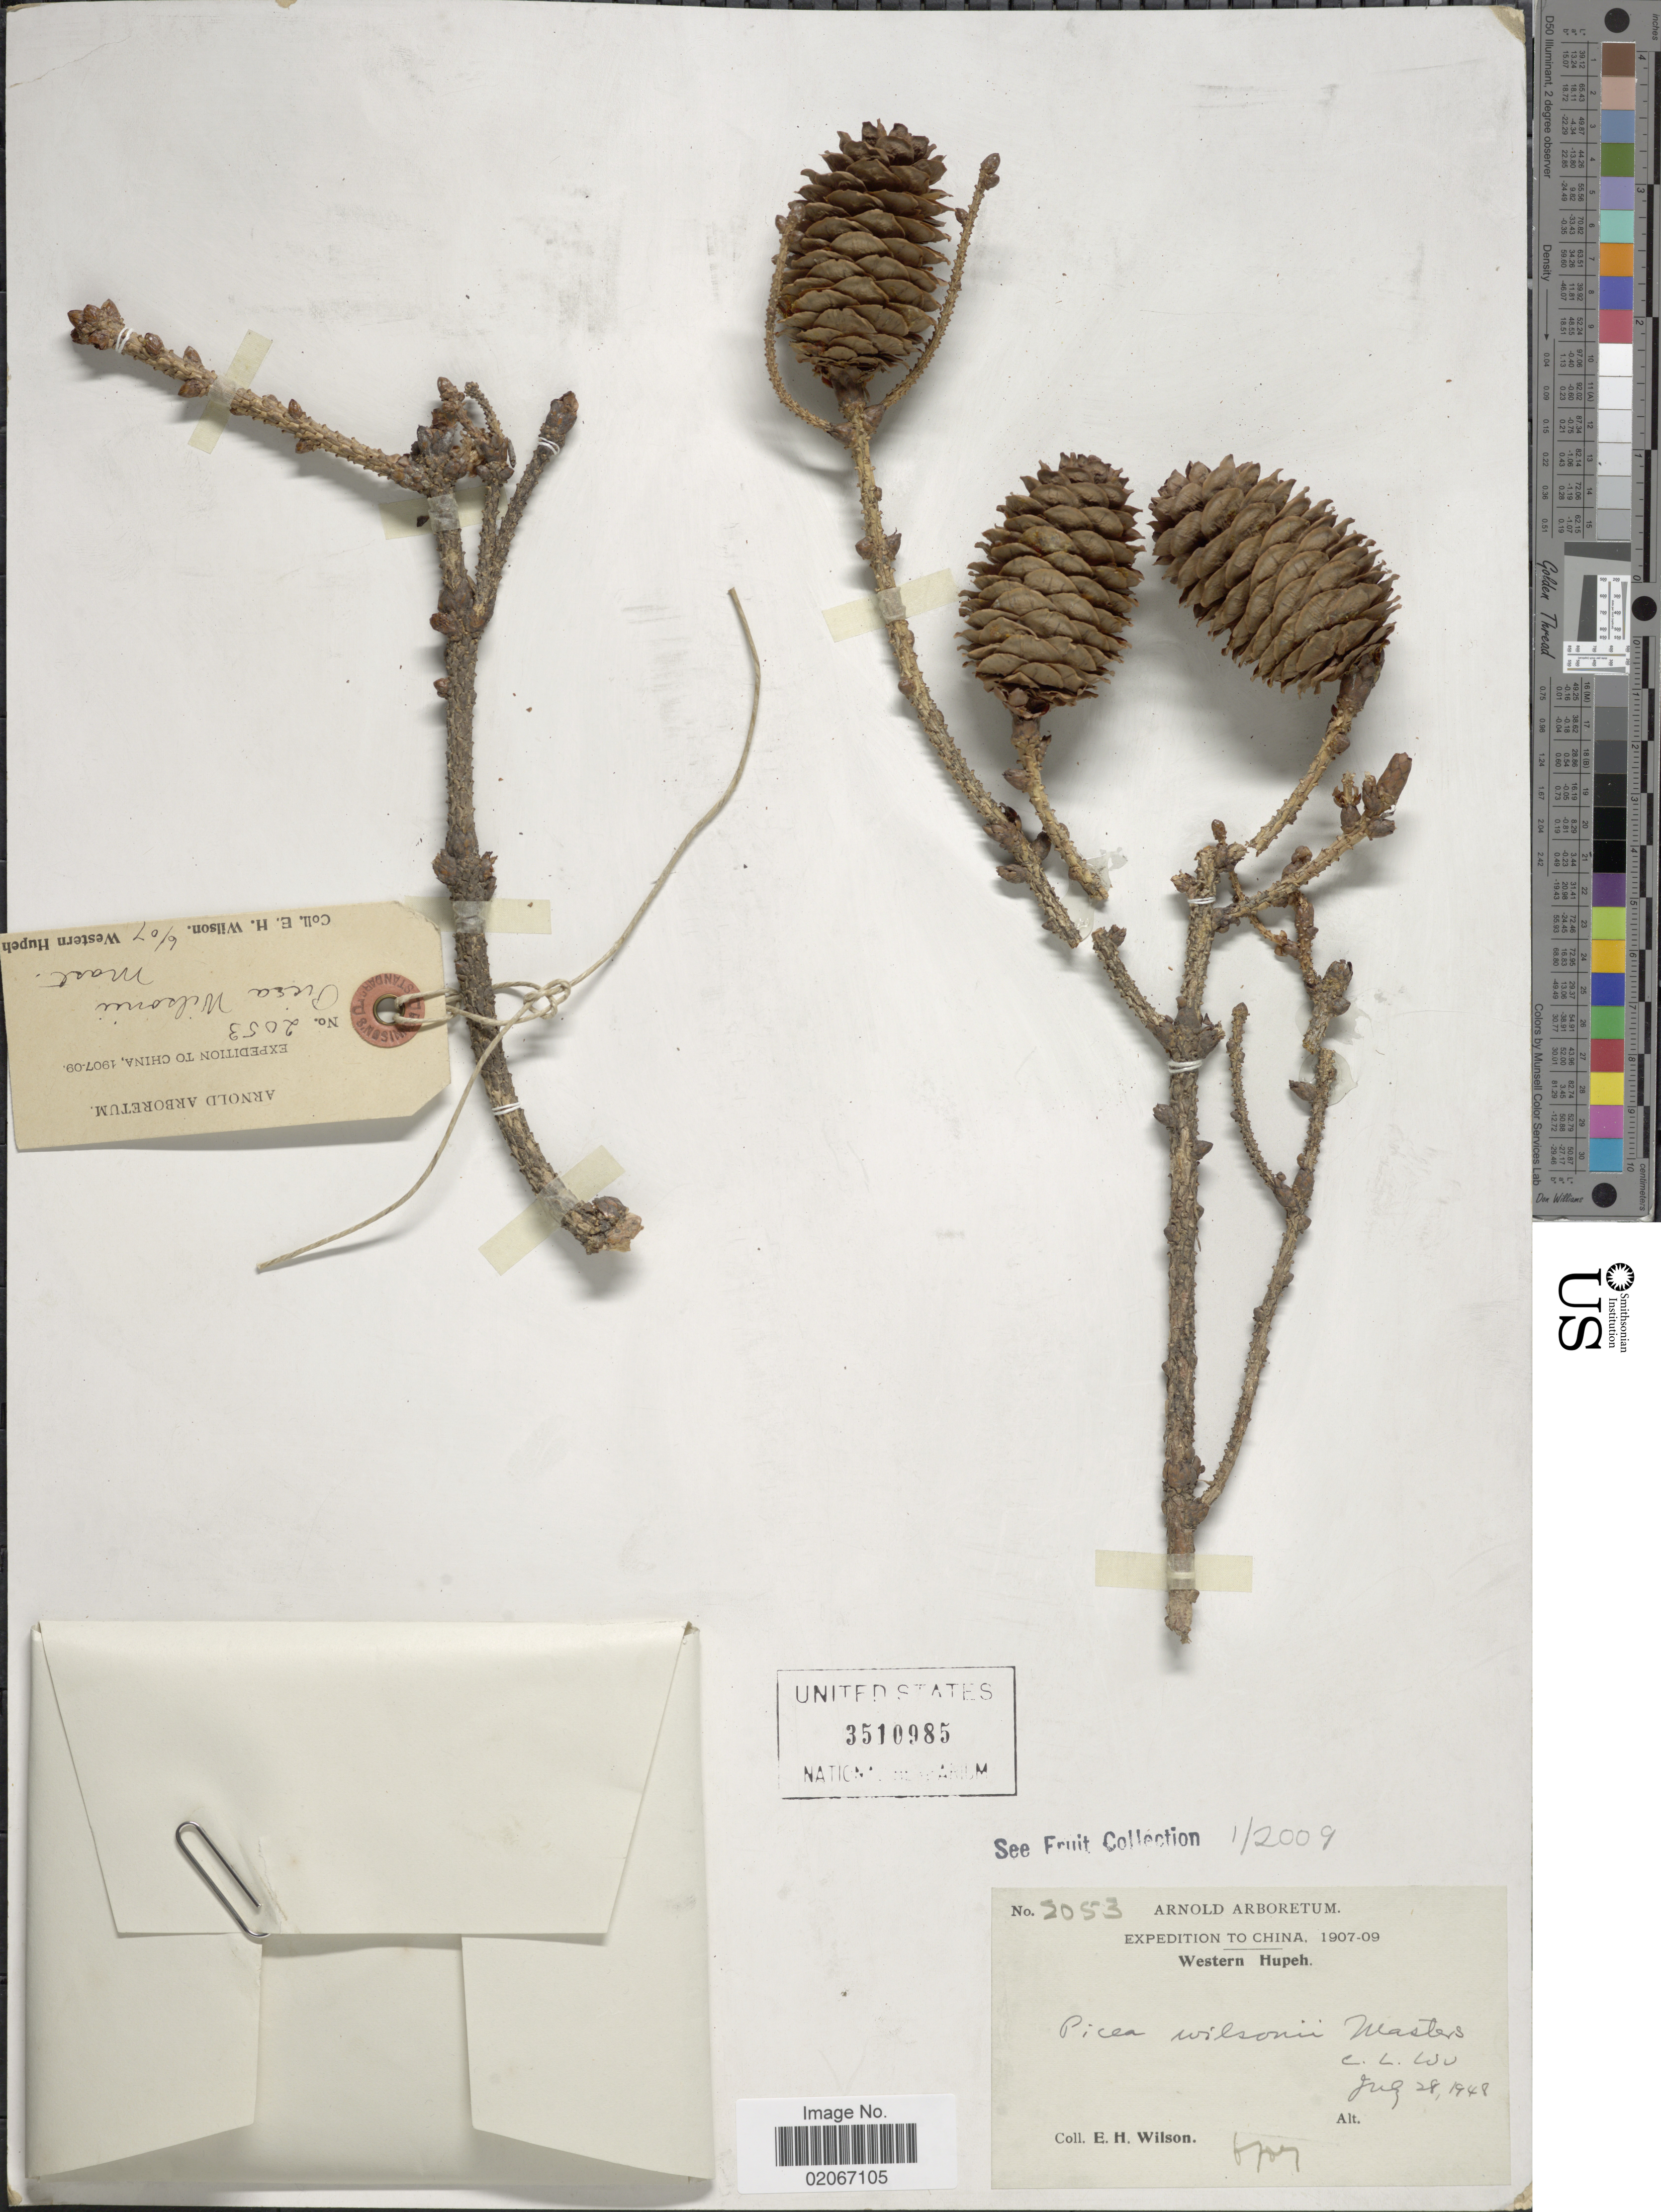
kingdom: Plantae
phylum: Tracheophyta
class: Pinopsida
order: Pinales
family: Pinaceae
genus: Picea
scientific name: Picea wilsonii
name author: Mast.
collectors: E. Wilson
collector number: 2053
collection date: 1907-06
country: China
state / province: Hubei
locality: Western Hupeh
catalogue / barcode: US 3510985